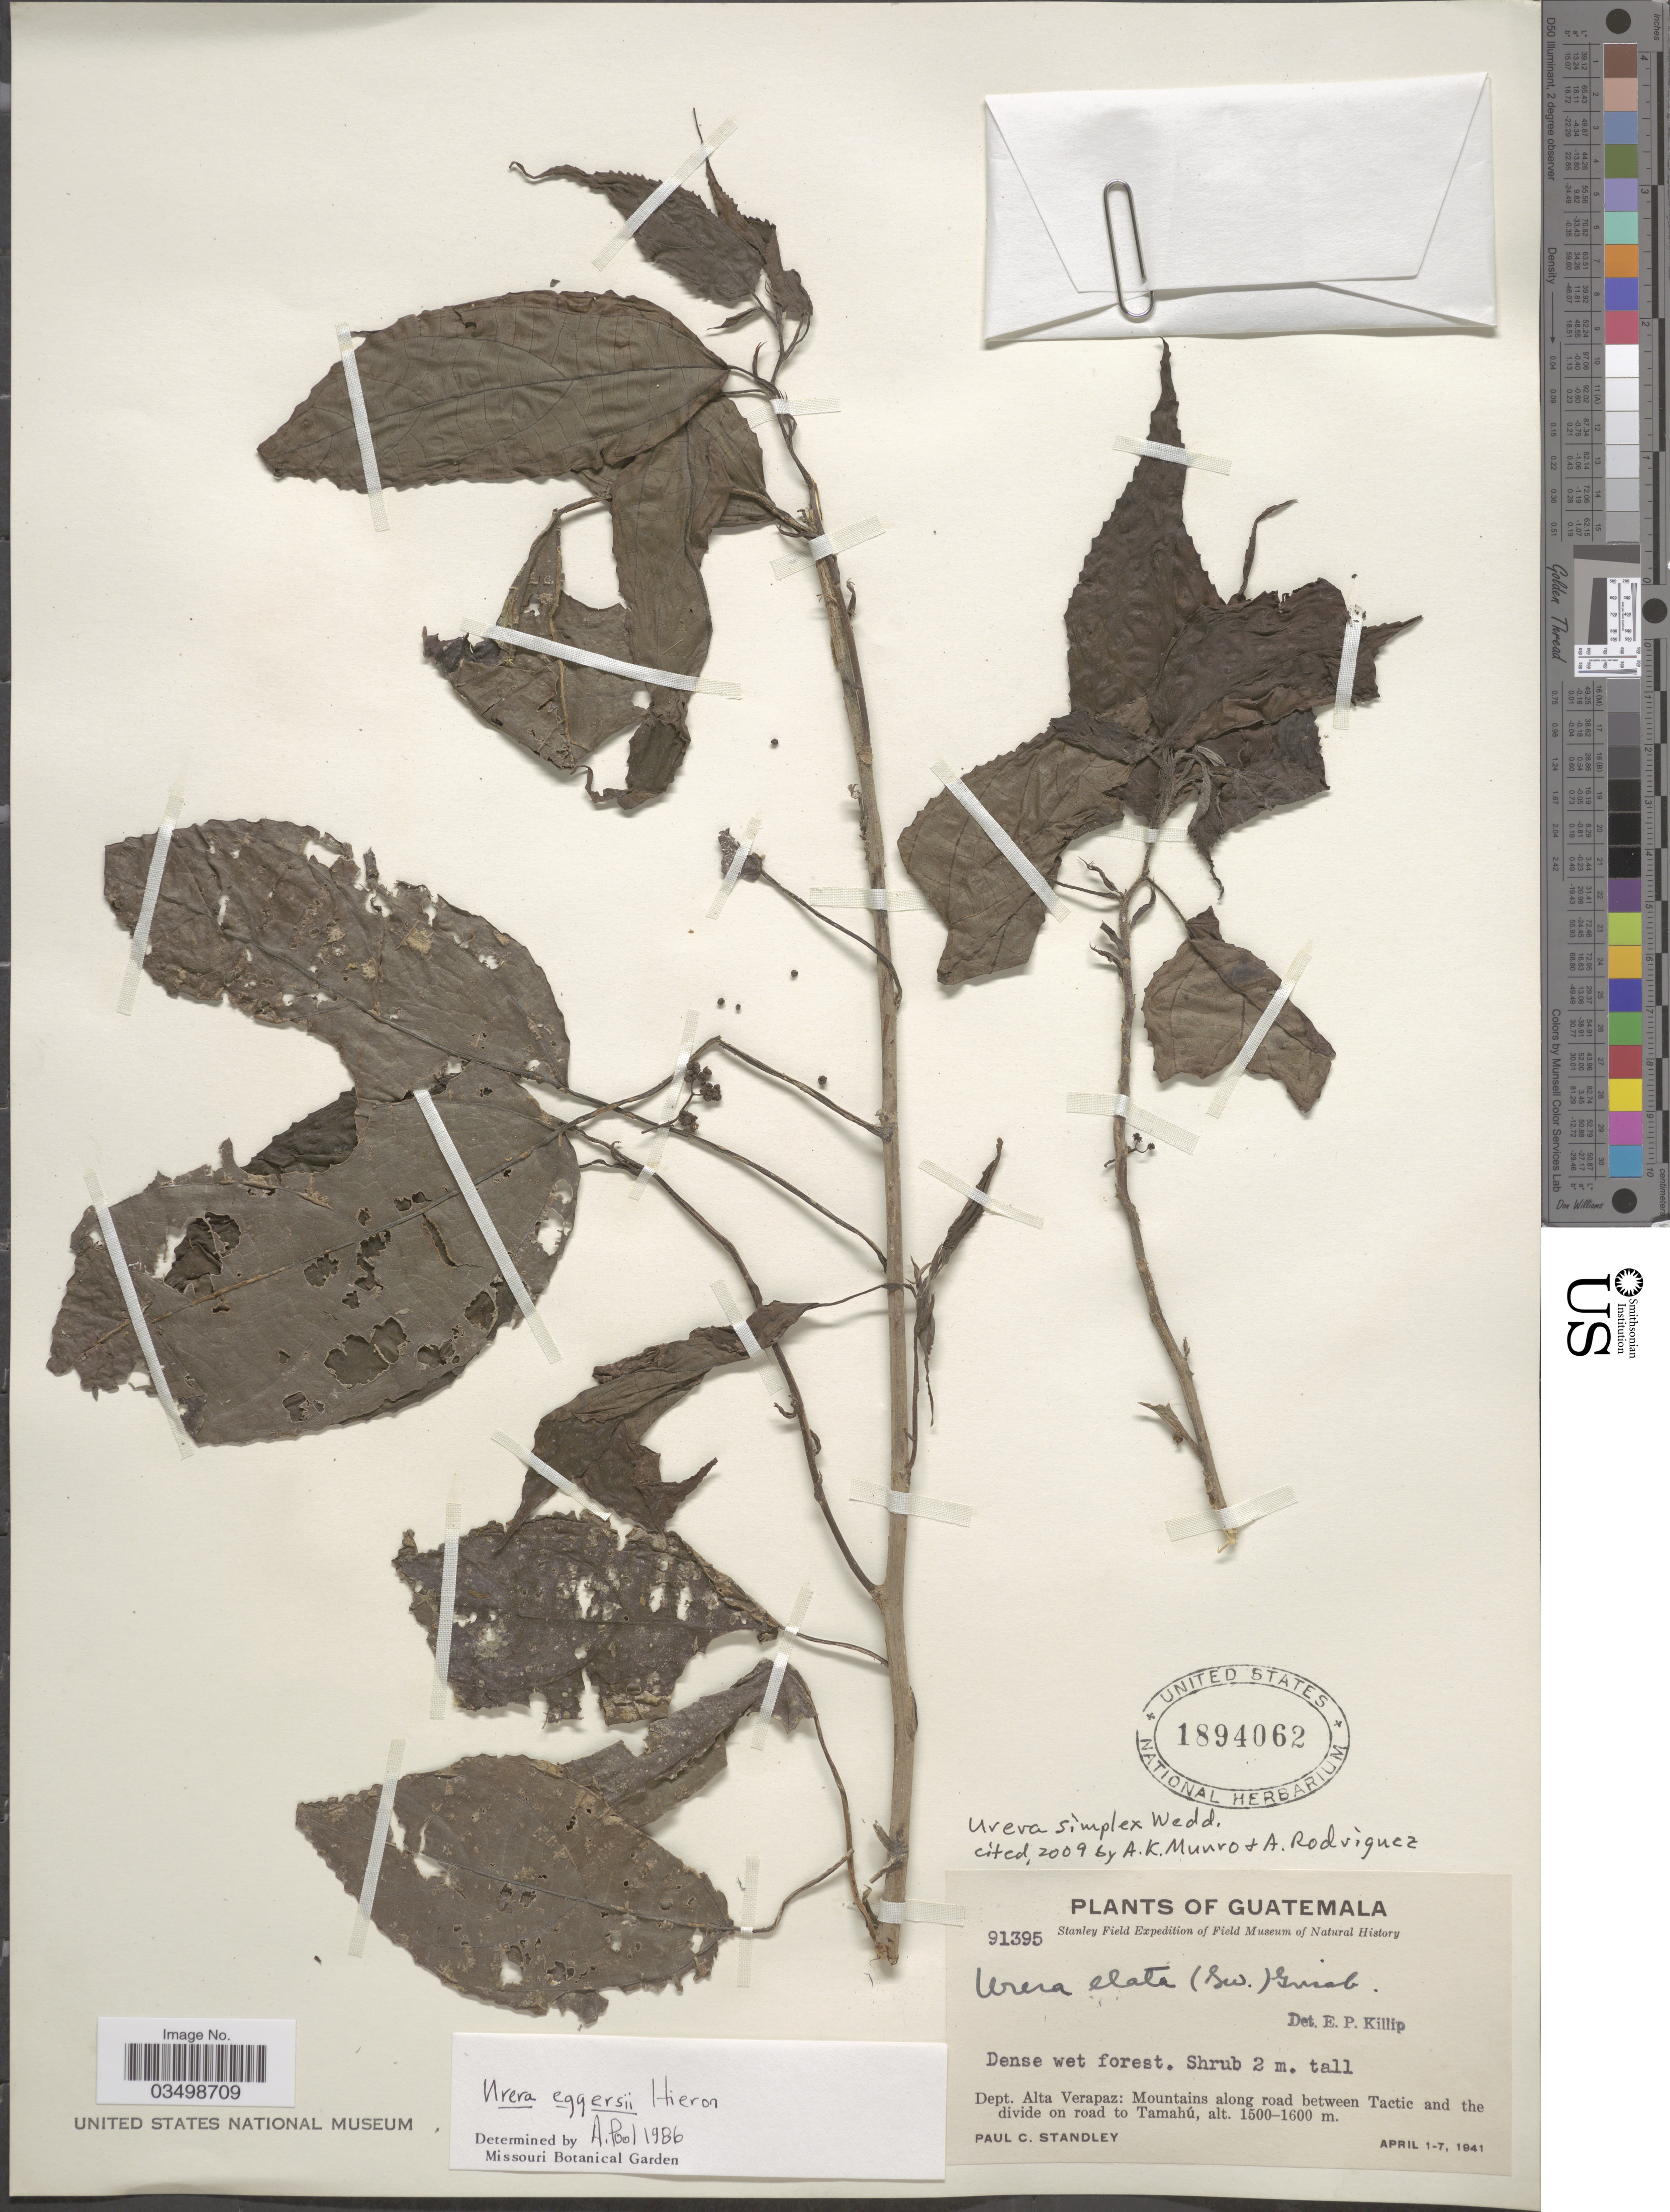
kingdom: Plantae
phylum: Tracheophyta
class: Magnoliopsida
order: Rosales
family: Urticaceae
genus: Urera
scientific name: Urera simplex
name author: Wedd.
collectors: P. C. Standley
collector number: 91395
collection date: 1941-04-01/1941-04-07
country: Guatemala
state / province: Alta Verapaz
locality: Dept. Alta Verapaz: Mountains along road between Tactic and the divide on road to Tamahú.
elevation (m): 1500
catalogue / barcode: US 1894062